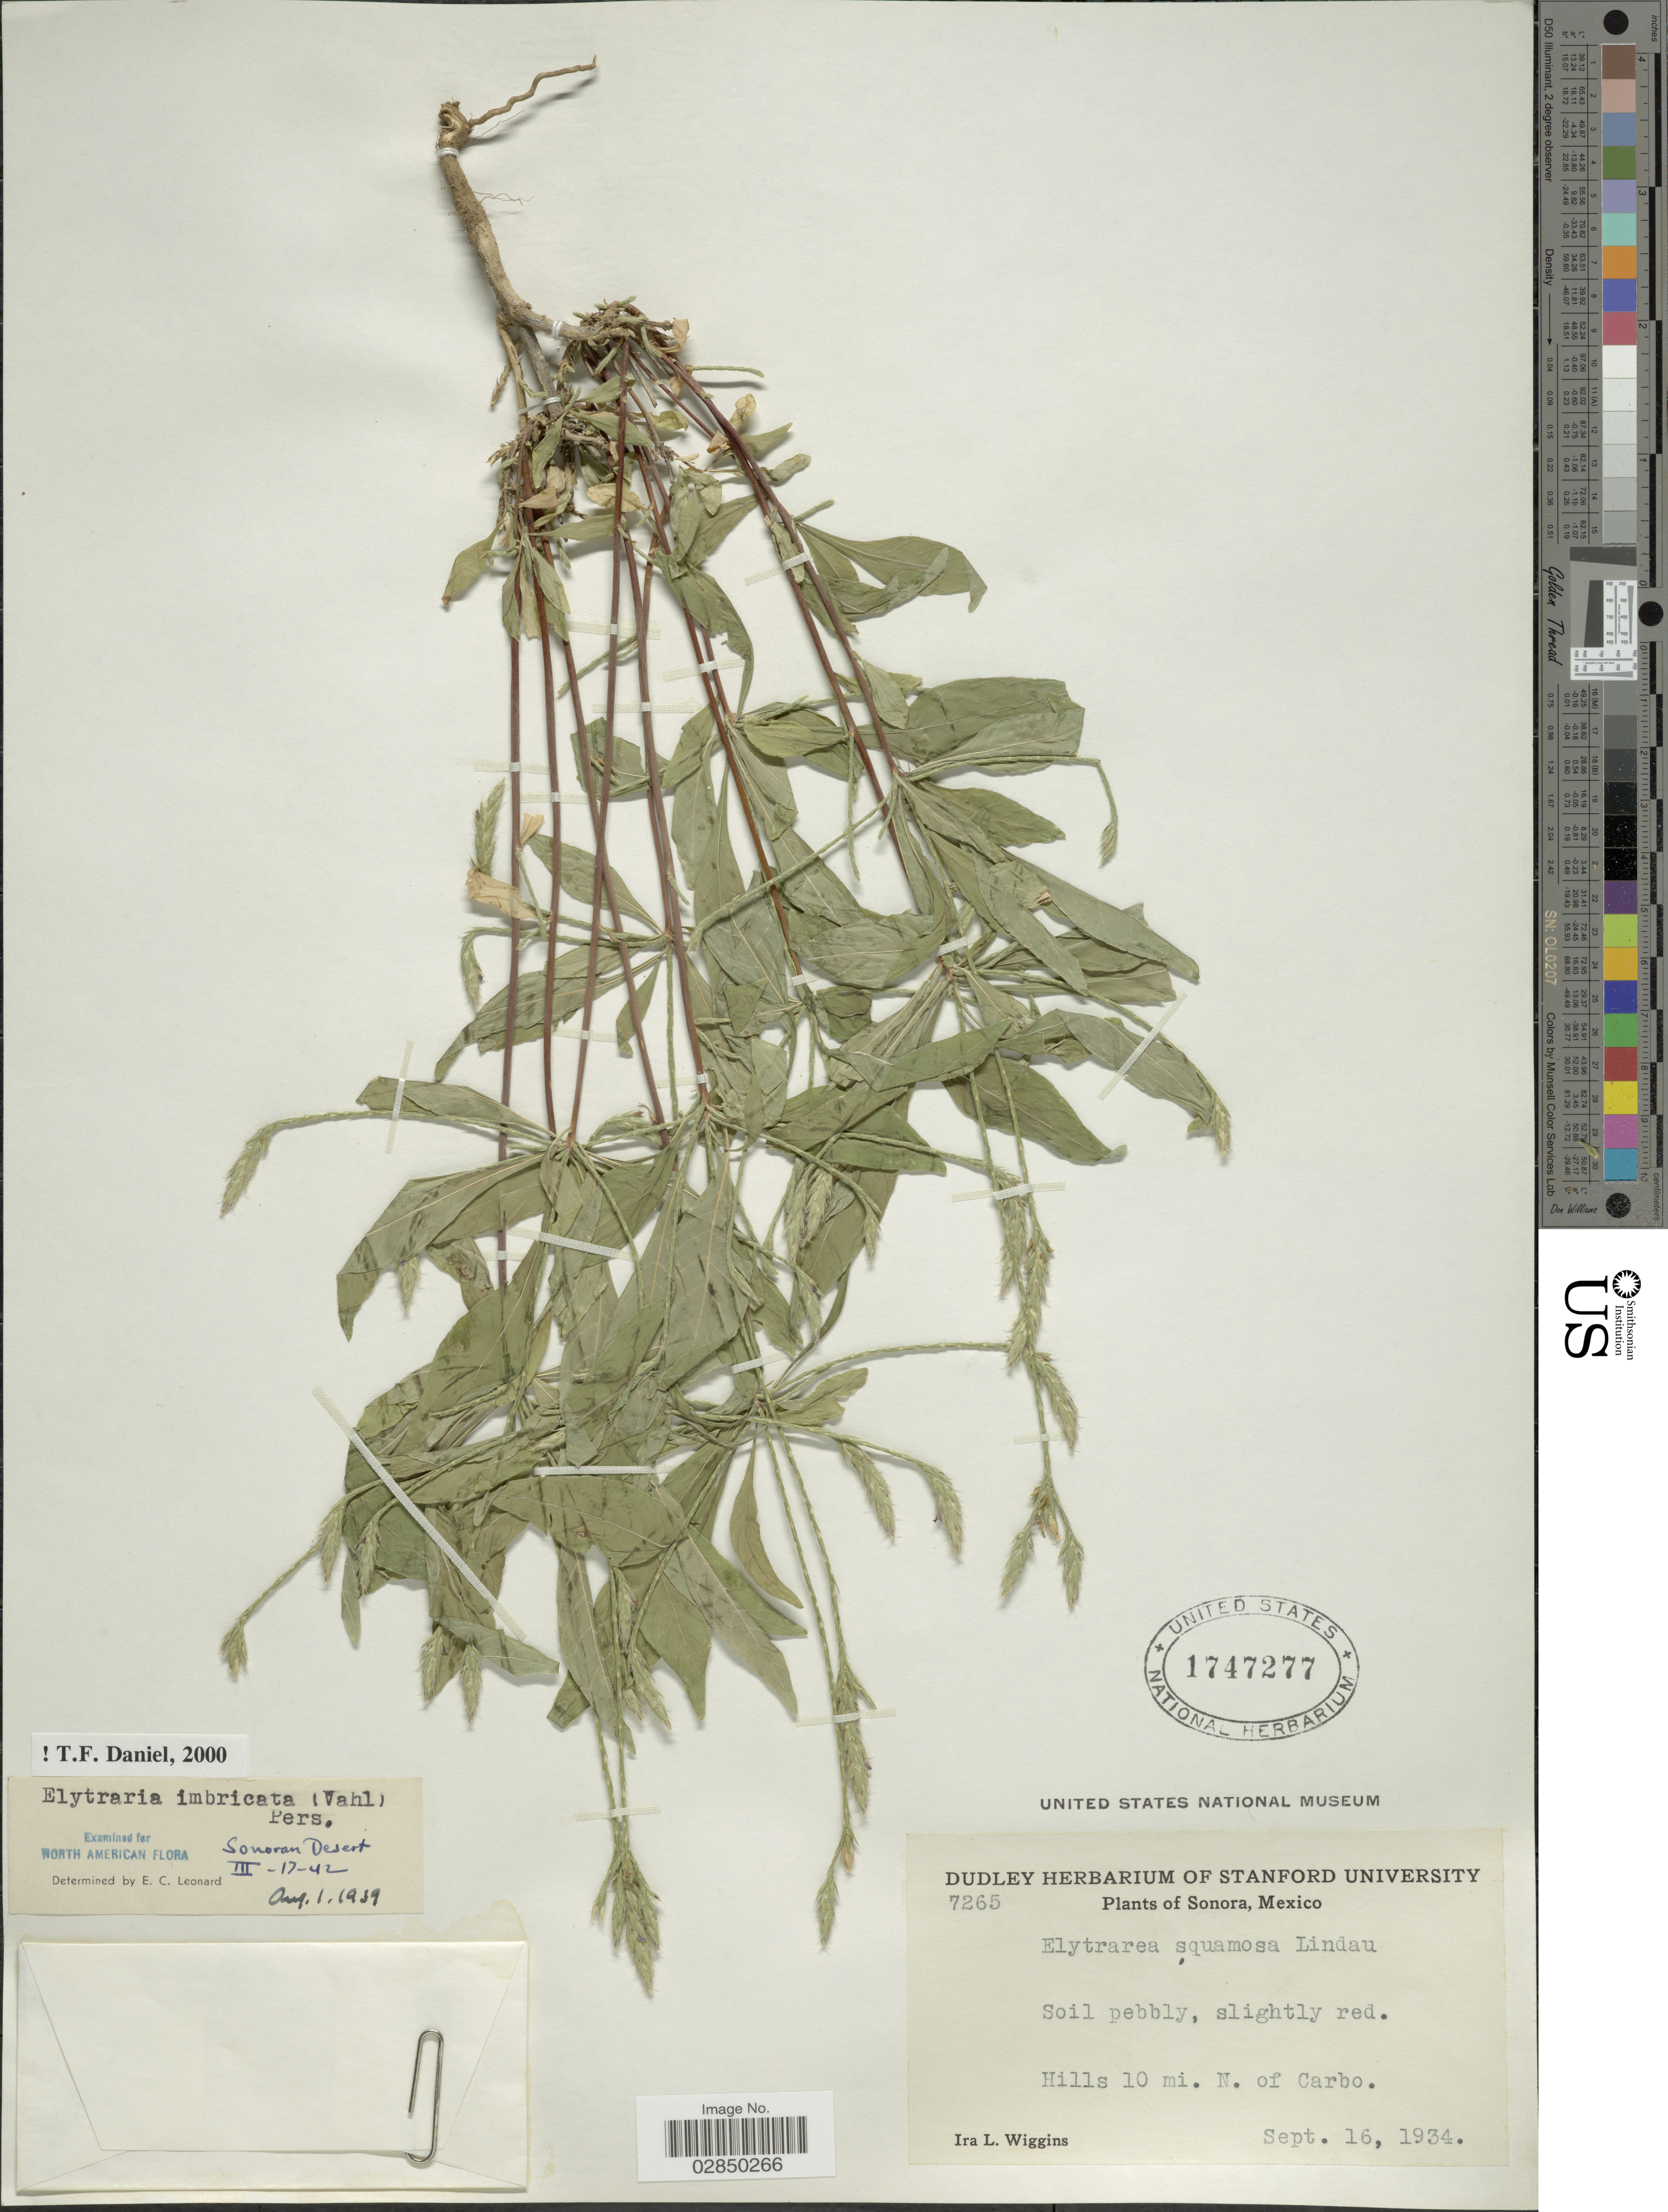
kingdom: Plantae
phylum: Tracheophyta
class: Magnoliopsida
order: Lamiales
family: Acanthaceae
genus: Elytraria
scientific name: Elytraria imbricata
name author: (Vahl) Pers.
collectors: I. L. Wiggins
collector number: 7265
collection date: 1934-09-16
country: Mexico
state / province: Sonora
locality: Hills 10 mi. N. of Carbo.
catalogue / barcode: US 1747277